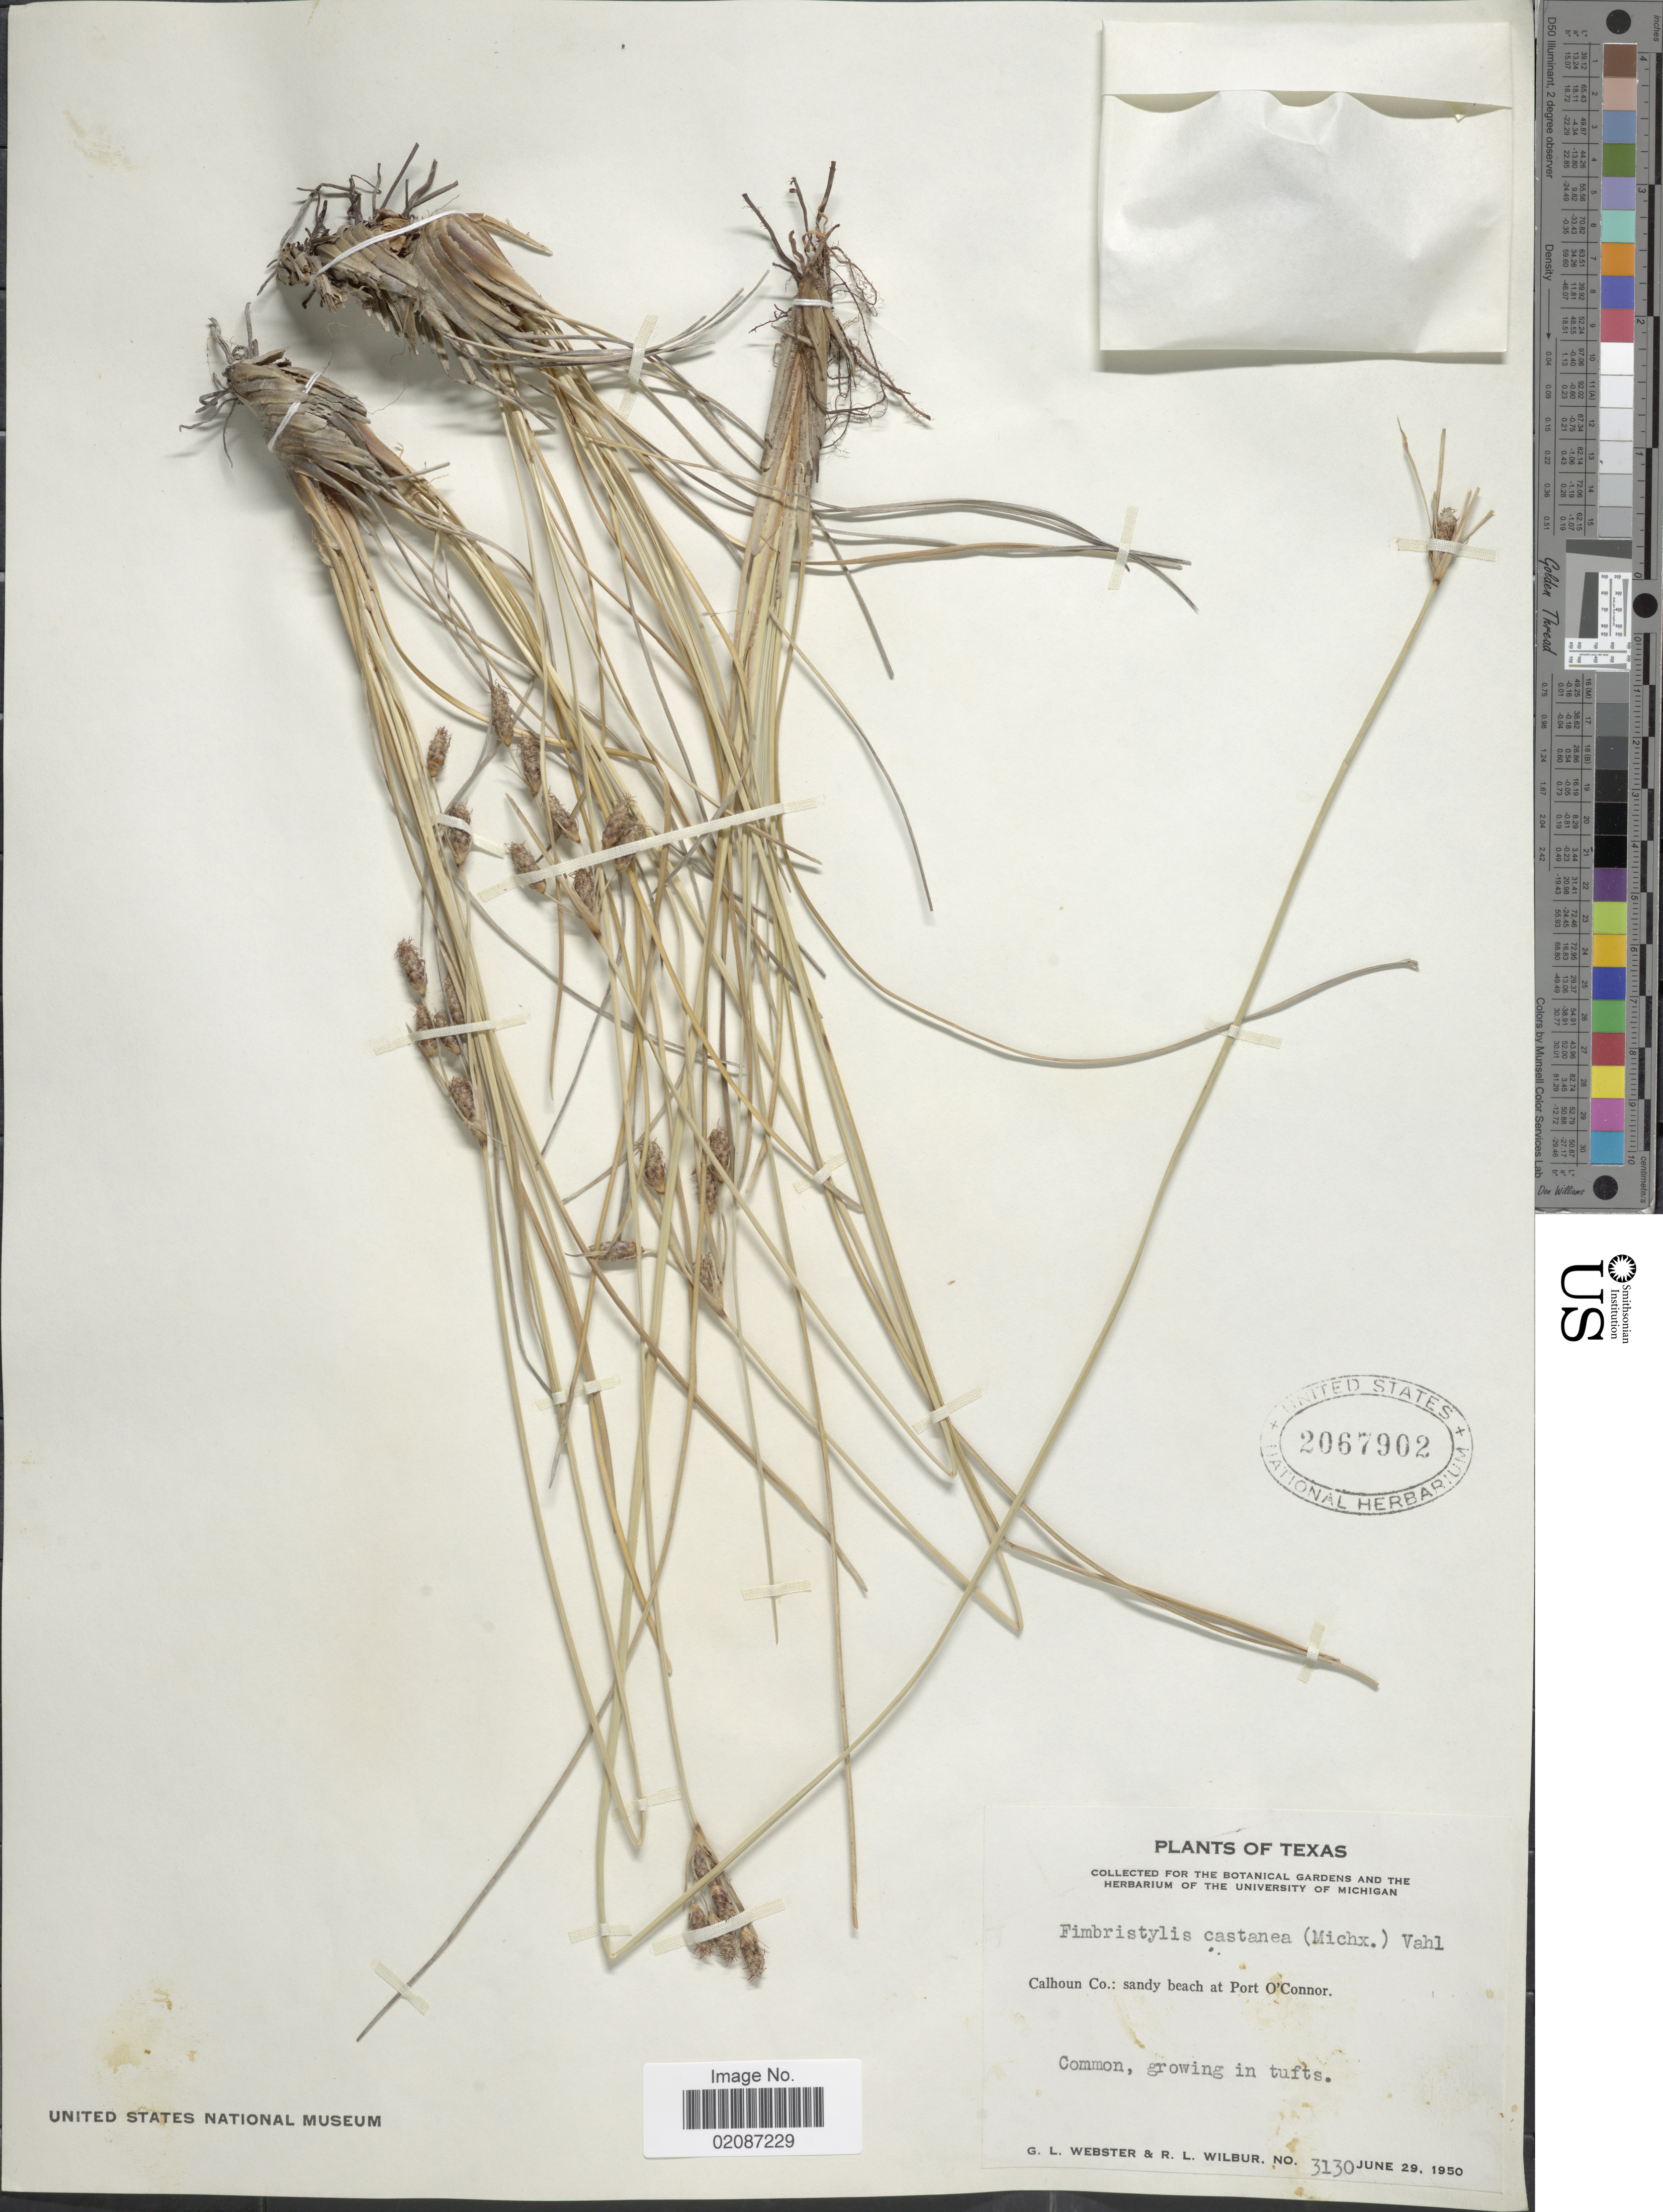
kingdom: Plantae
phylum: Tracheophyta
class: Liliopsida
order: Poales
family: Cyperaceae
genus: Fimbristylis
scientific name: Fimbristylis castanea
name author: (Michx.) Vahl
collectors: R. L. Wilbur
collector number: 3130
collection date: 1950-06-29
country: United States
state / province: Texas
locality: Calhoun Co.: sandy beach at Port O'Connor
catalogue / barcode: US 2067902